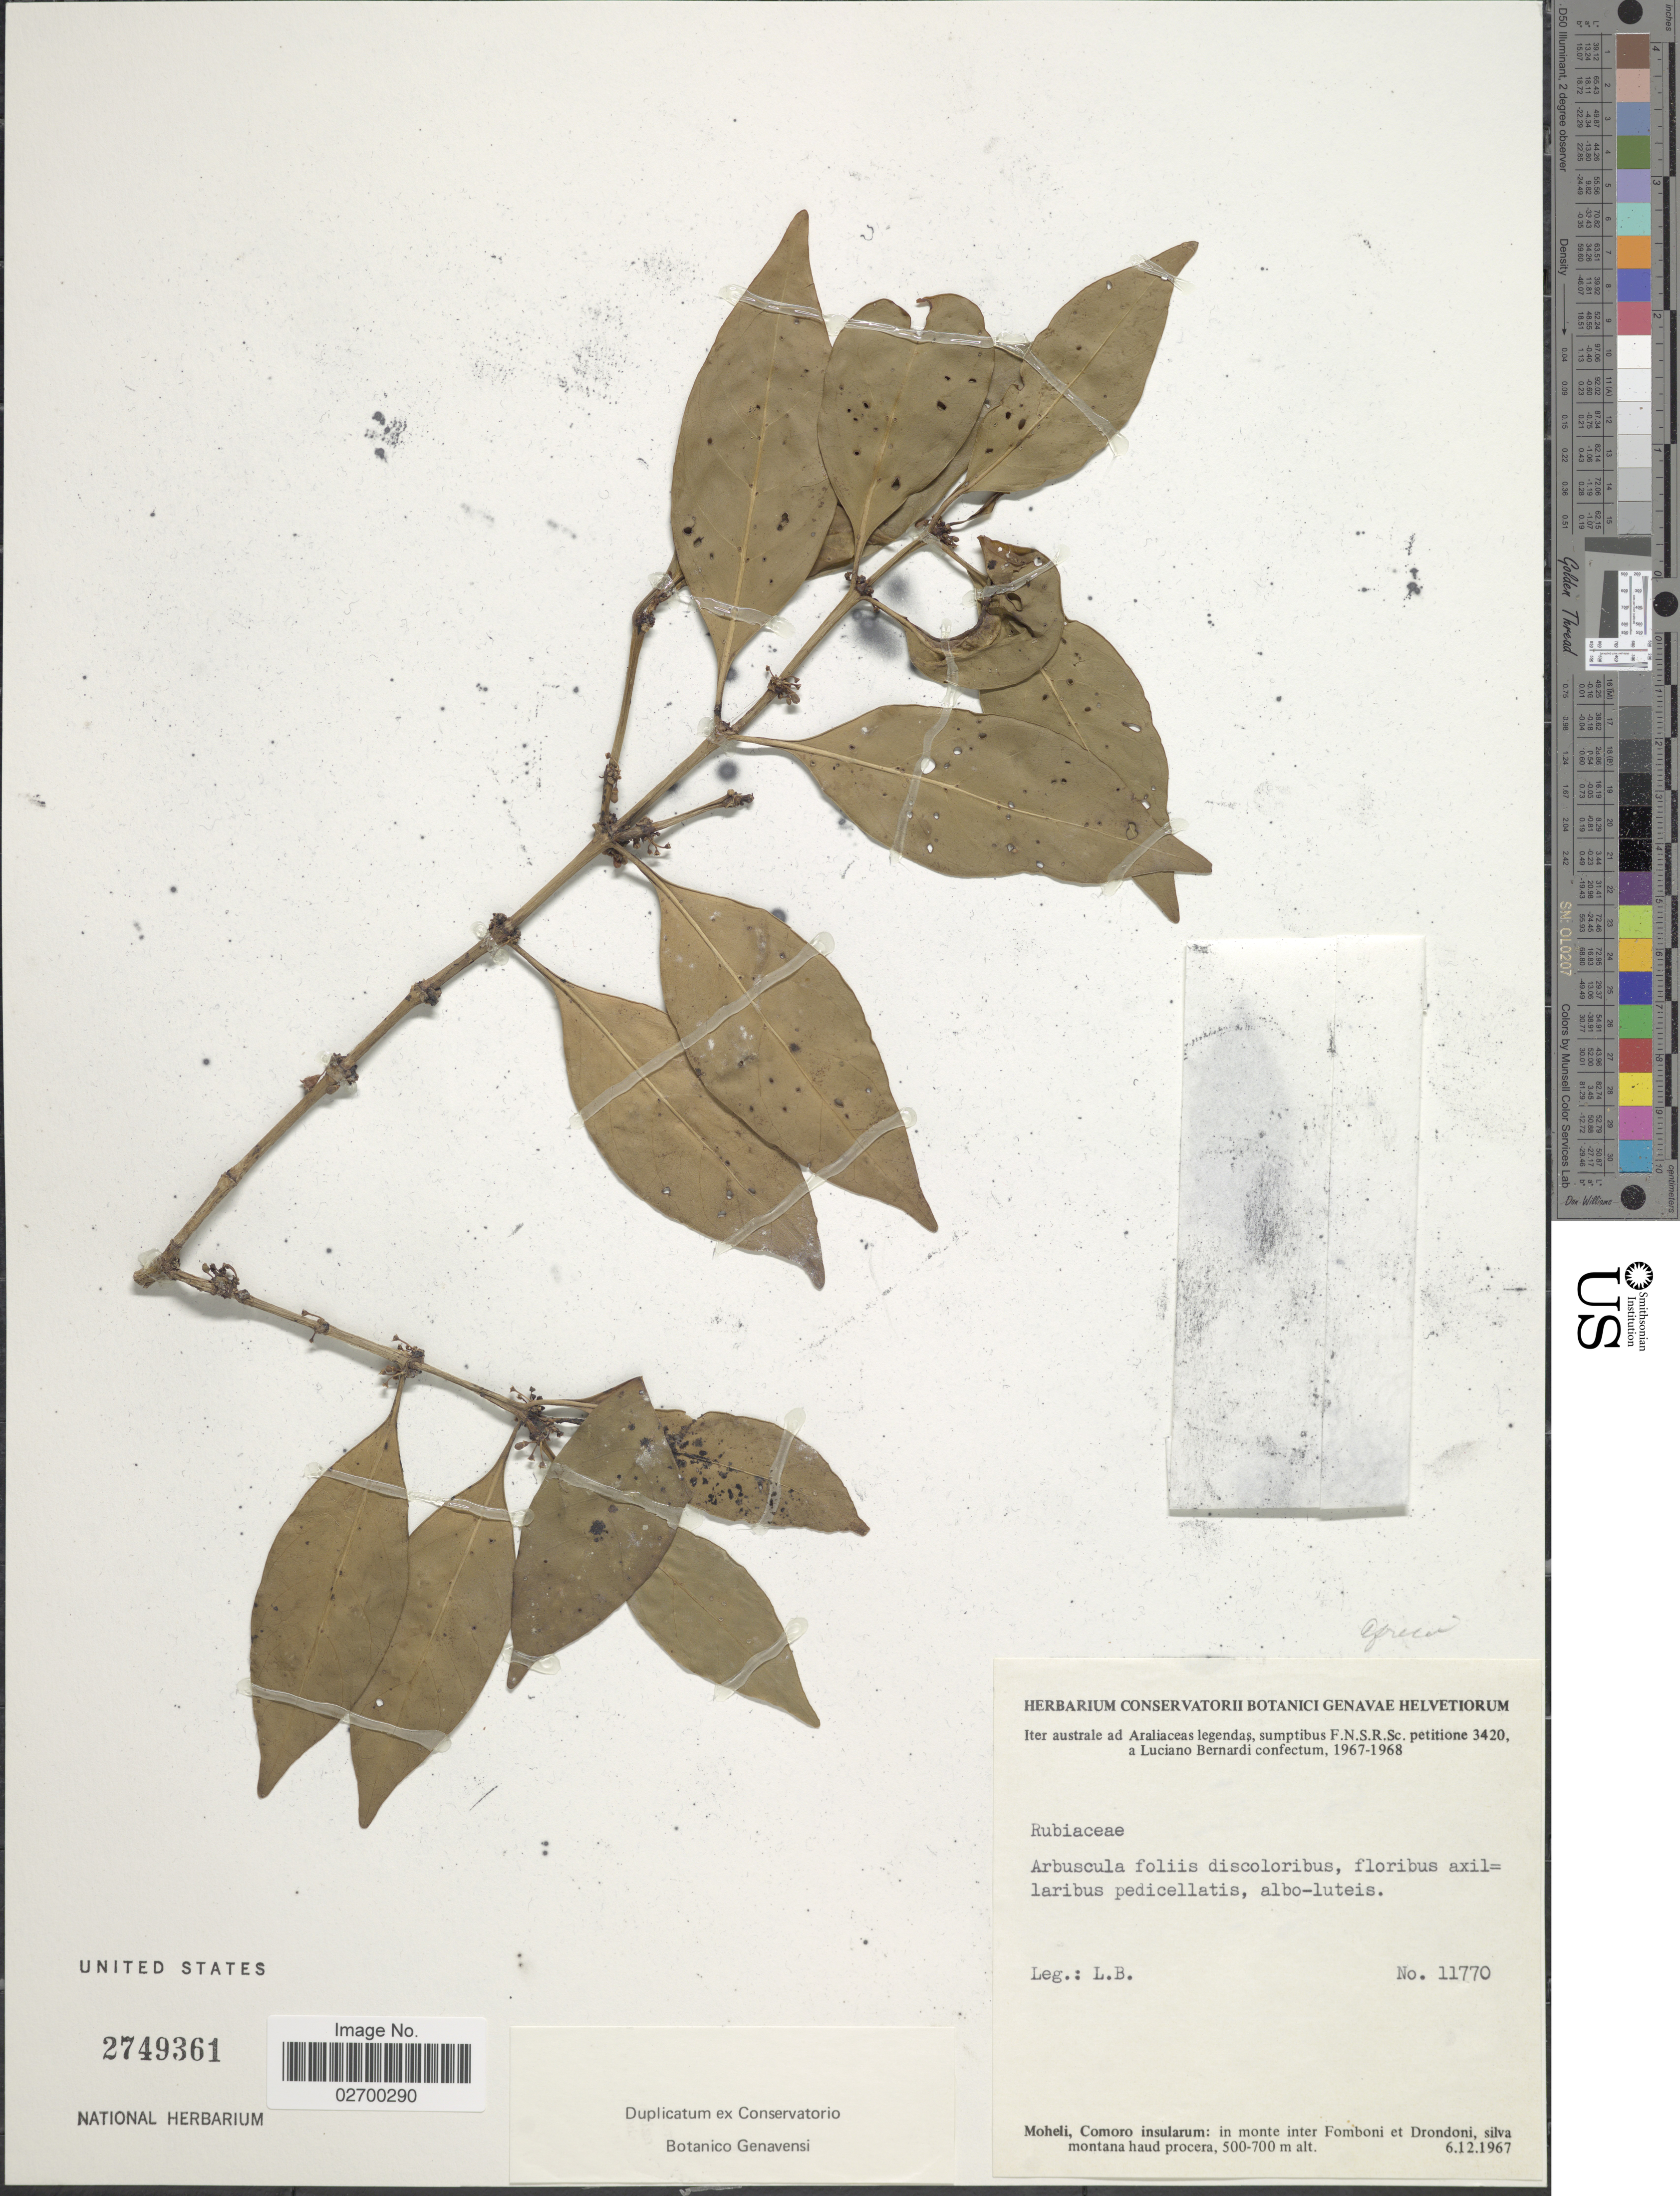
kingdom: Plantae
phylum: Tracheophyta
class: Magnoliopsida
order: Gentianales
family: Rubiaceae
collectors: L. Bernardi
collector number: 11770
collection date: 1967-12-06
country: Comoros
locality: Moheli, Comoro insularum: in monte inter Fomboni et Drondoni, silva montana haud procera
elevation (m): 500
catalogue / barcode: US 2749361